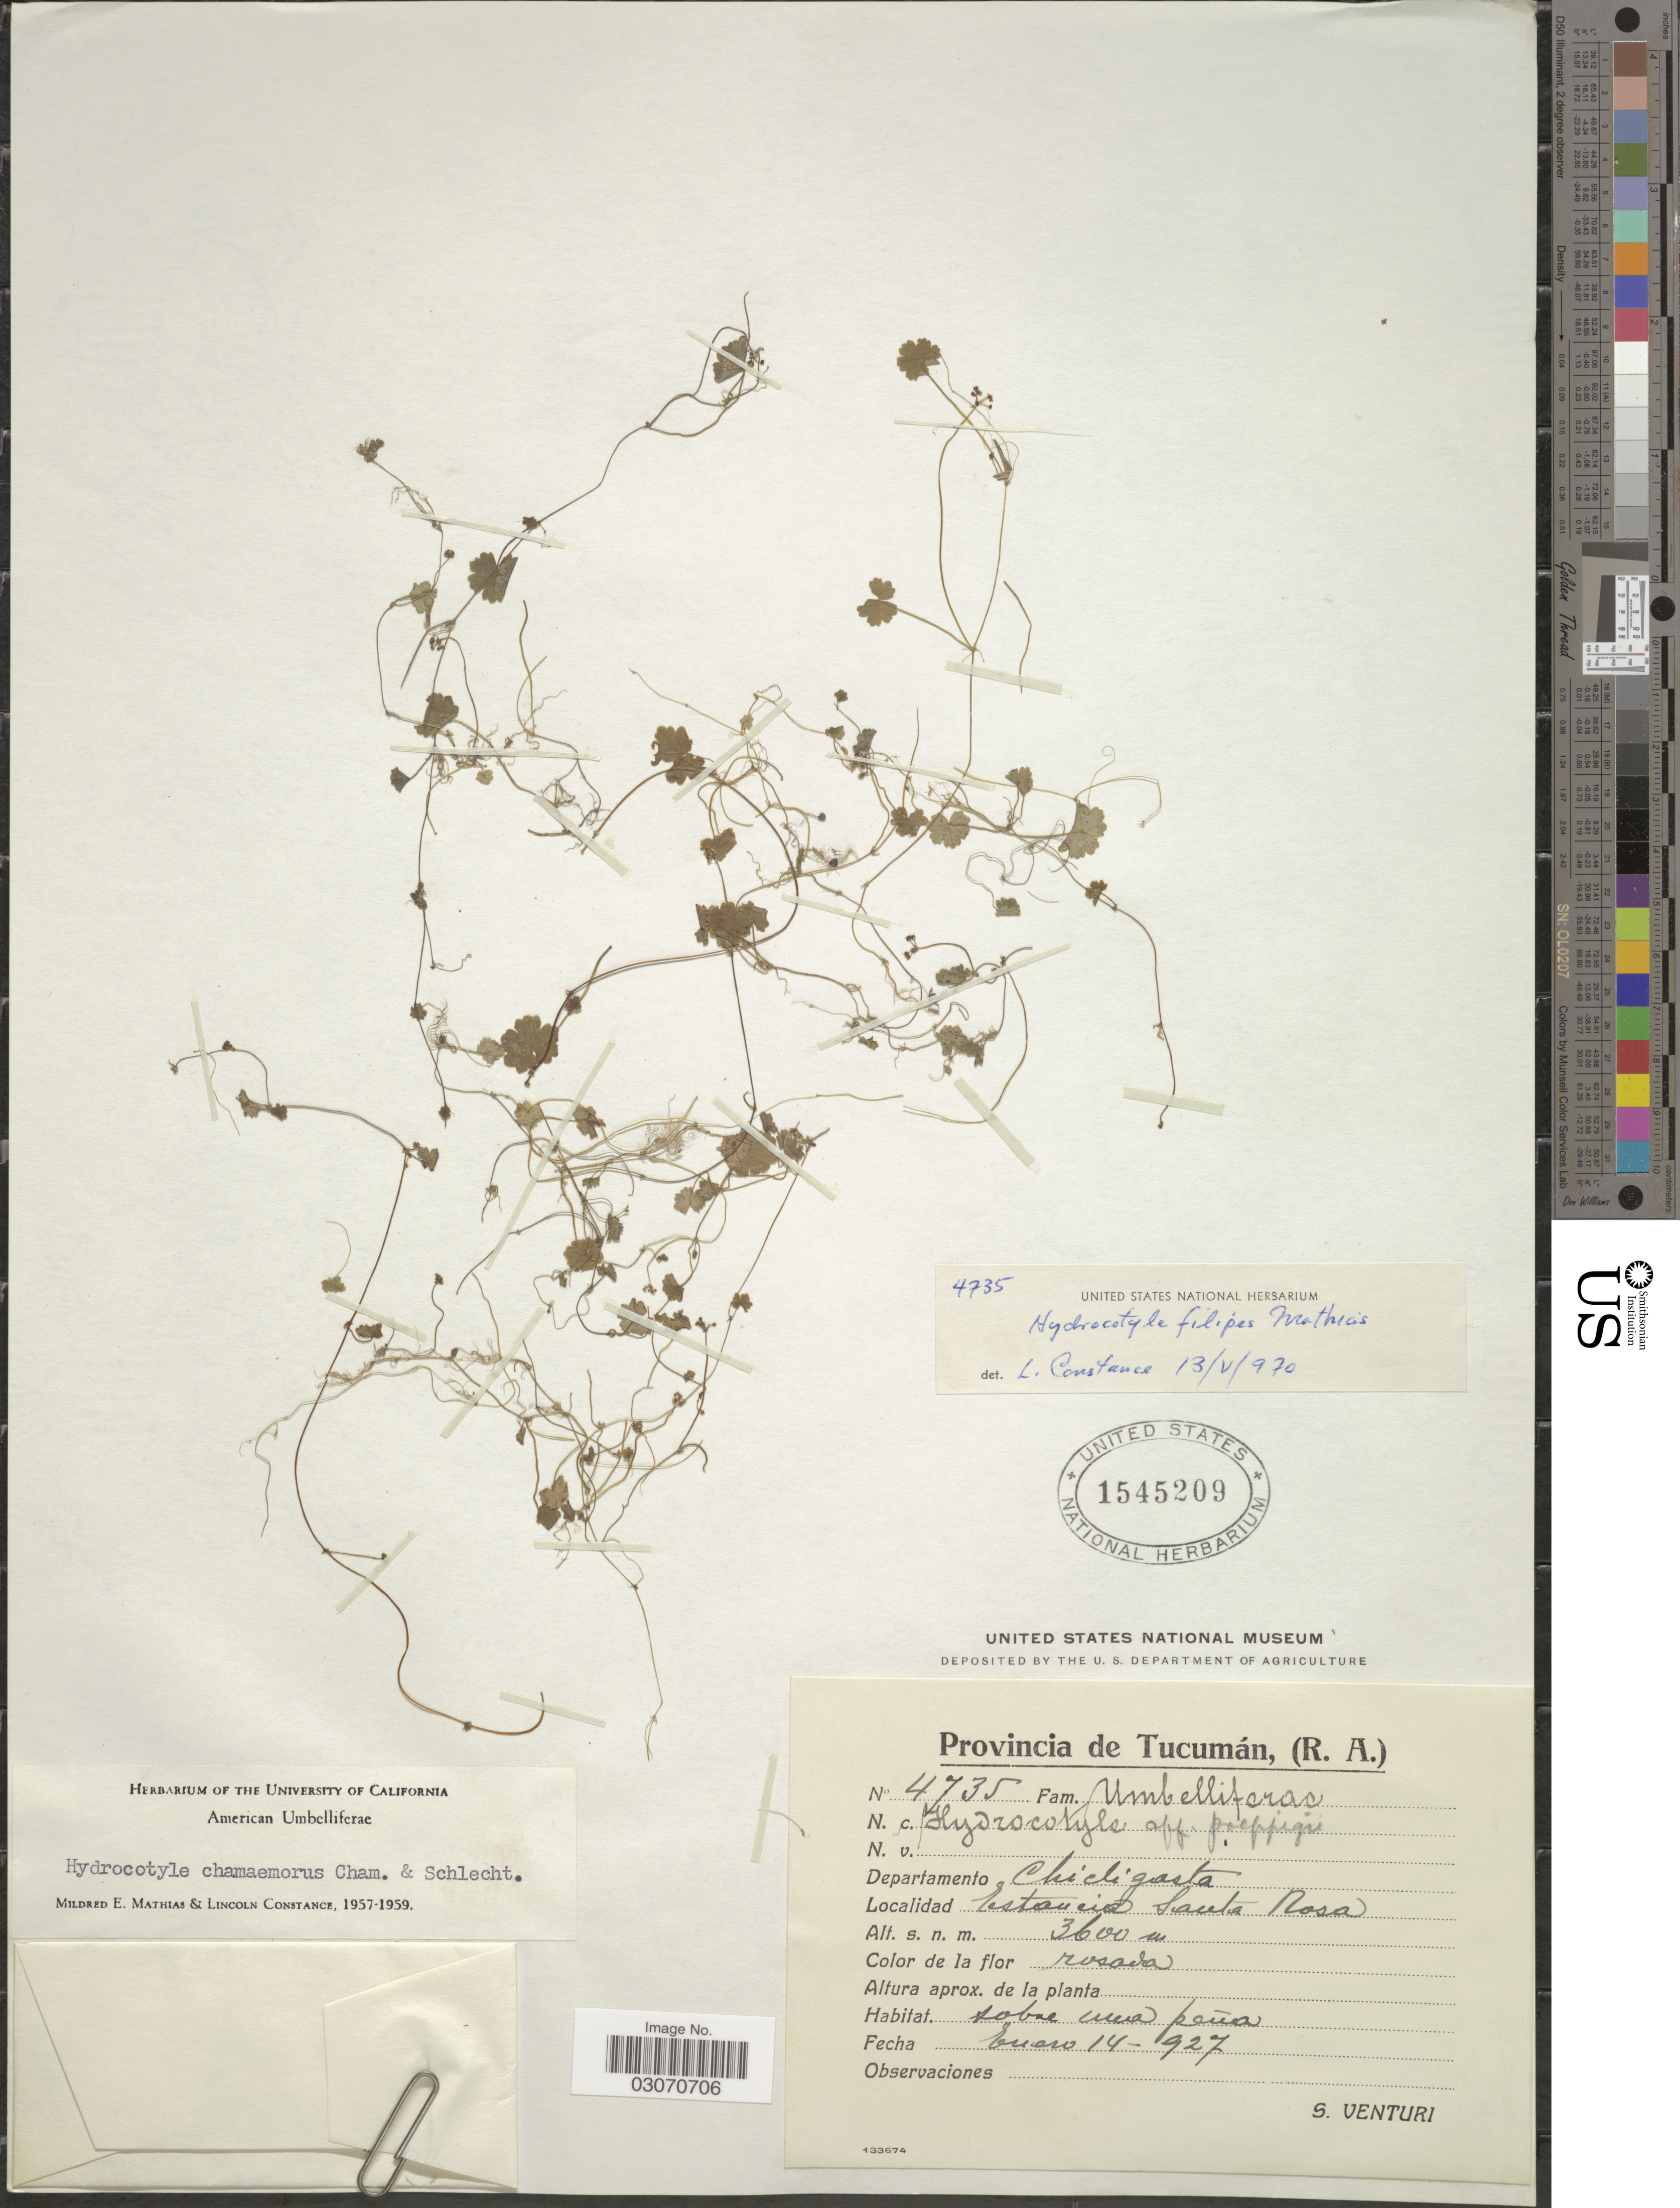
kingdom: Plantae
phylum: Tracheophyta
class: Magnoliopsida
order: Apiales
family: Araliaceae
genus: Hydrocotyle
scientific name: Hydrocotyle filipes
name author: Mathias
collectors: S. Venturi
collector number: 4735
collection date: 1927-01-14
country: Argentina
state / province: Tucuman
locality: Departamento Chicligasta, Estancia Santa Rosa.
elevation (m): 3600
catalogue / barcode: US 1545209